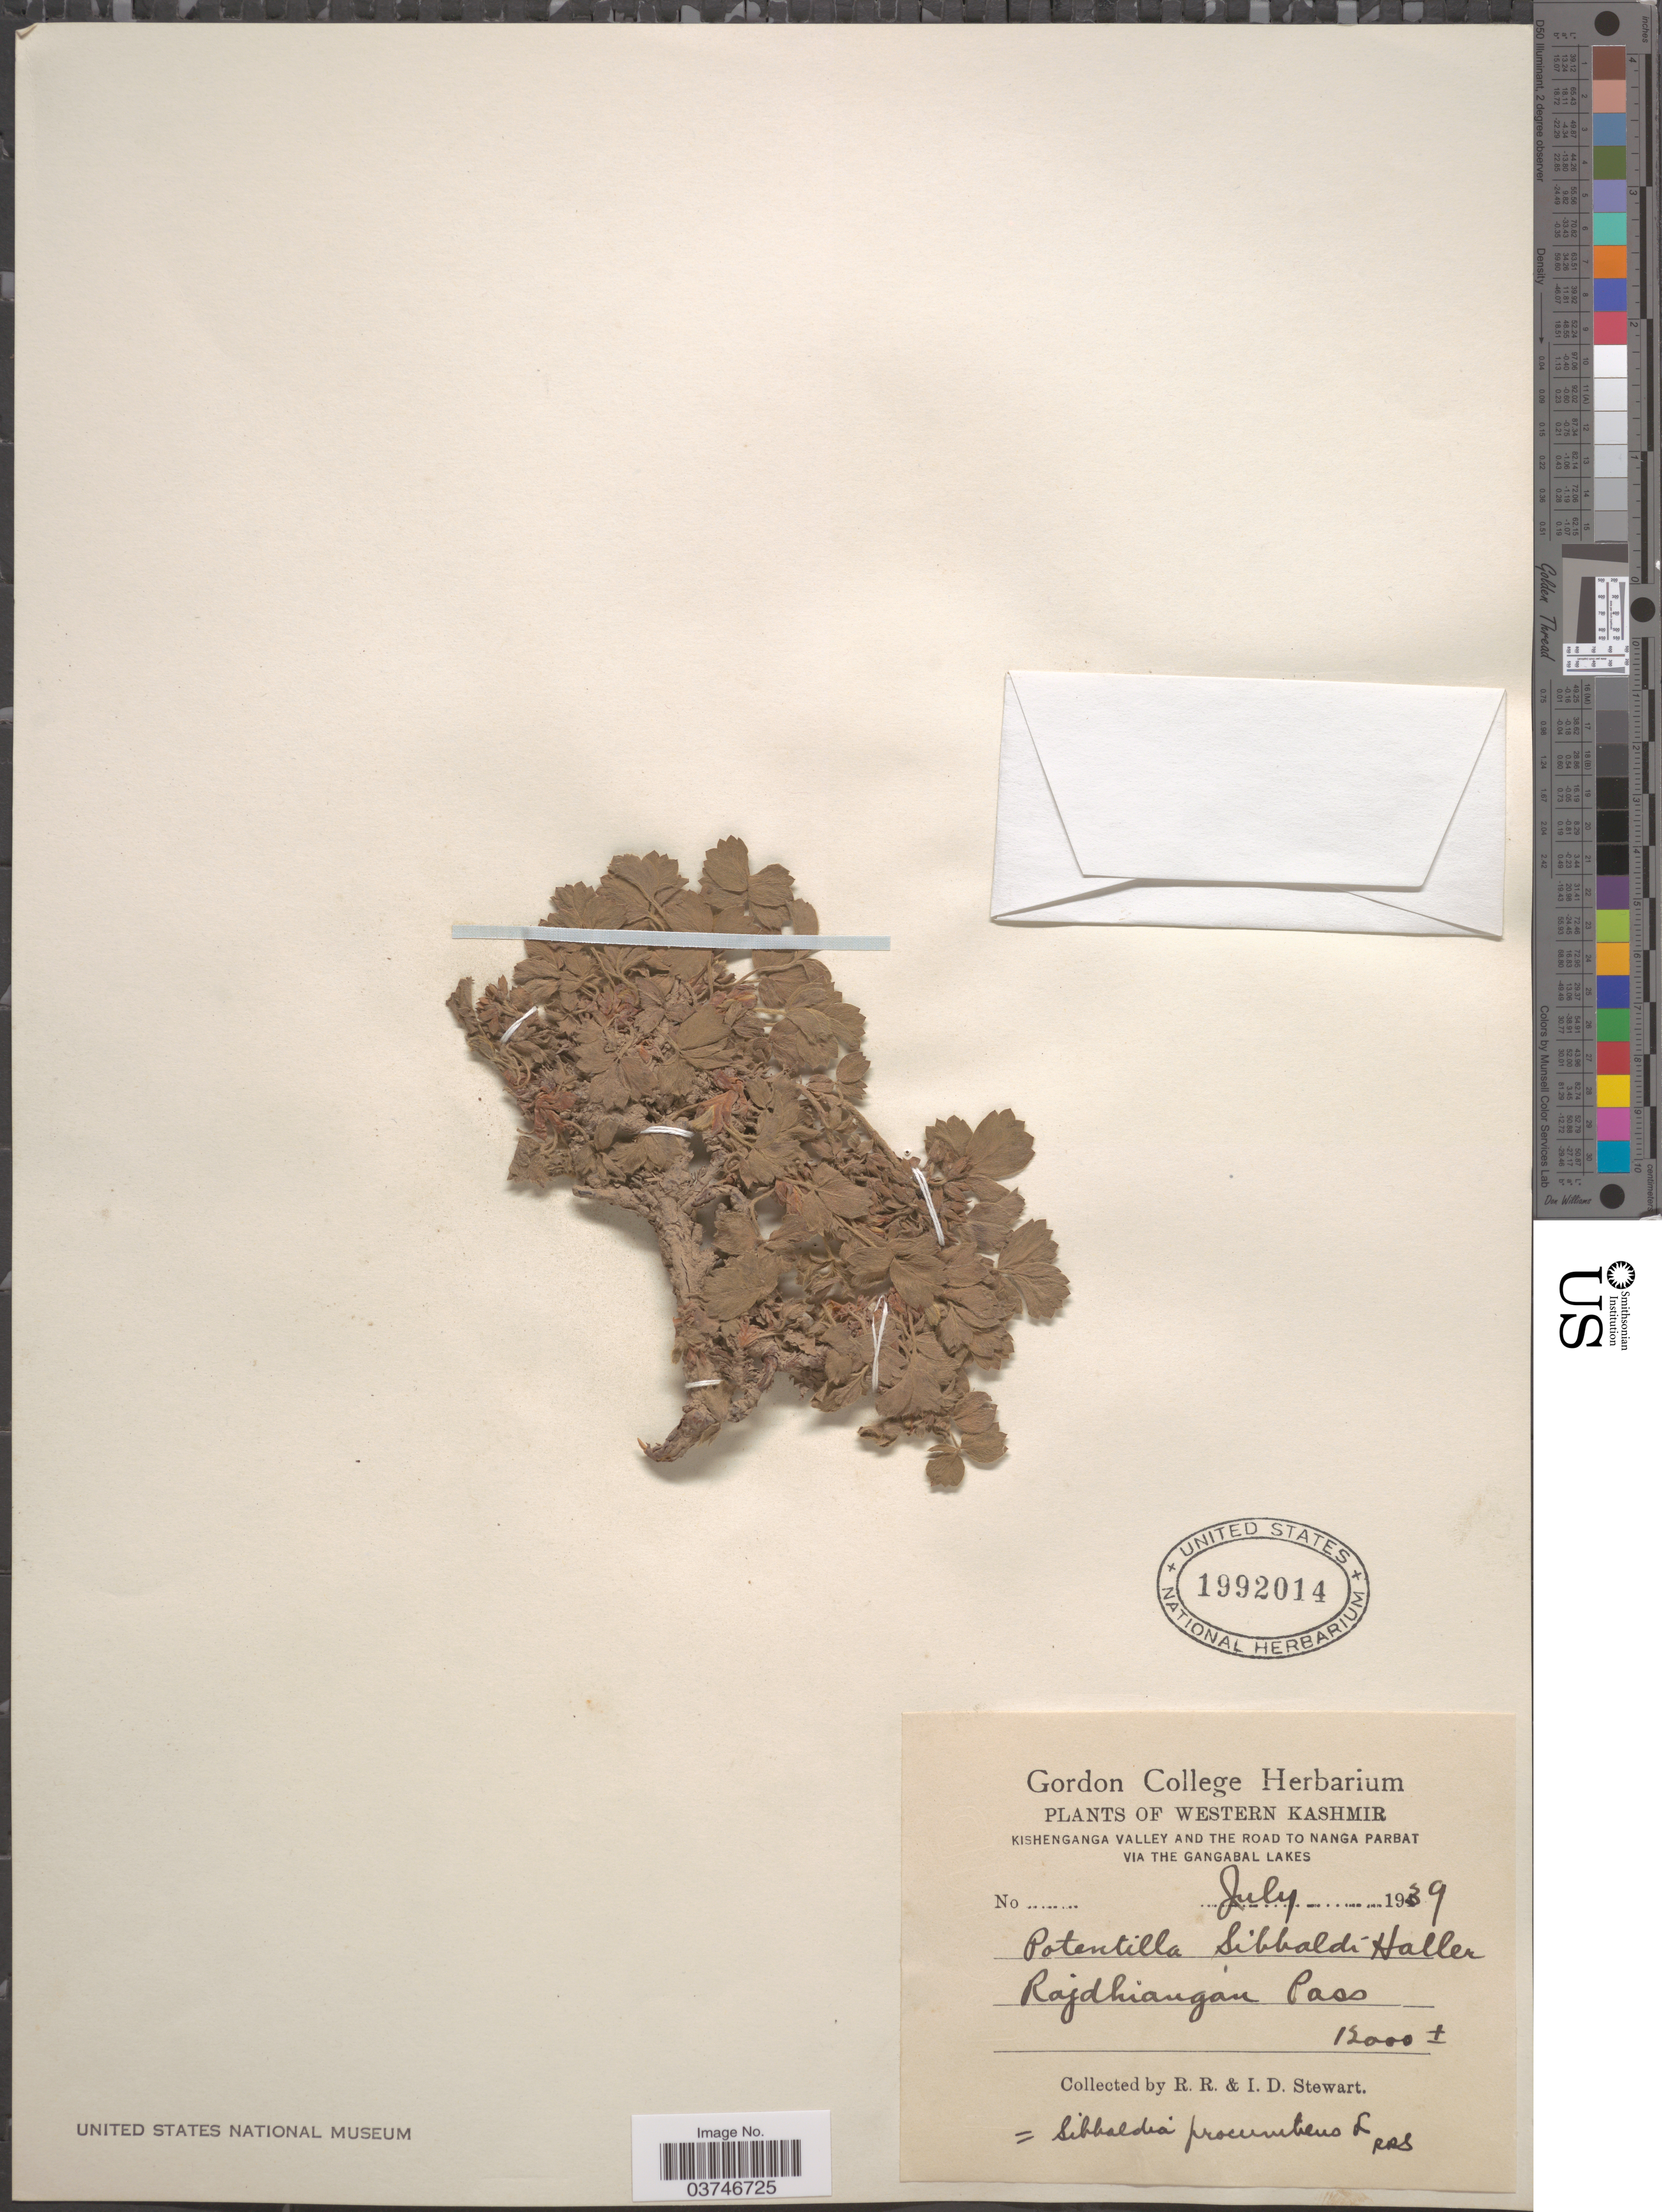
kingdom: Plantae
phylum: Tracheophyta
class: Magnoliopsida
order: Rosales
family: Rosaceae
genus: Sibbaldia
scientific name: Sibbaldia procumbens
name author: L.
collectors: R. Stewart & I. Stewart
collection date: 1939-07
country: India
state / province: Jammu and Kashmir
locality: Western Kashmir. Kishenganga valley and the road to Nanga Parbat via the Gangabal Lakes. Rajdhiangan Pass.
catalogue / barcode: US 1992014